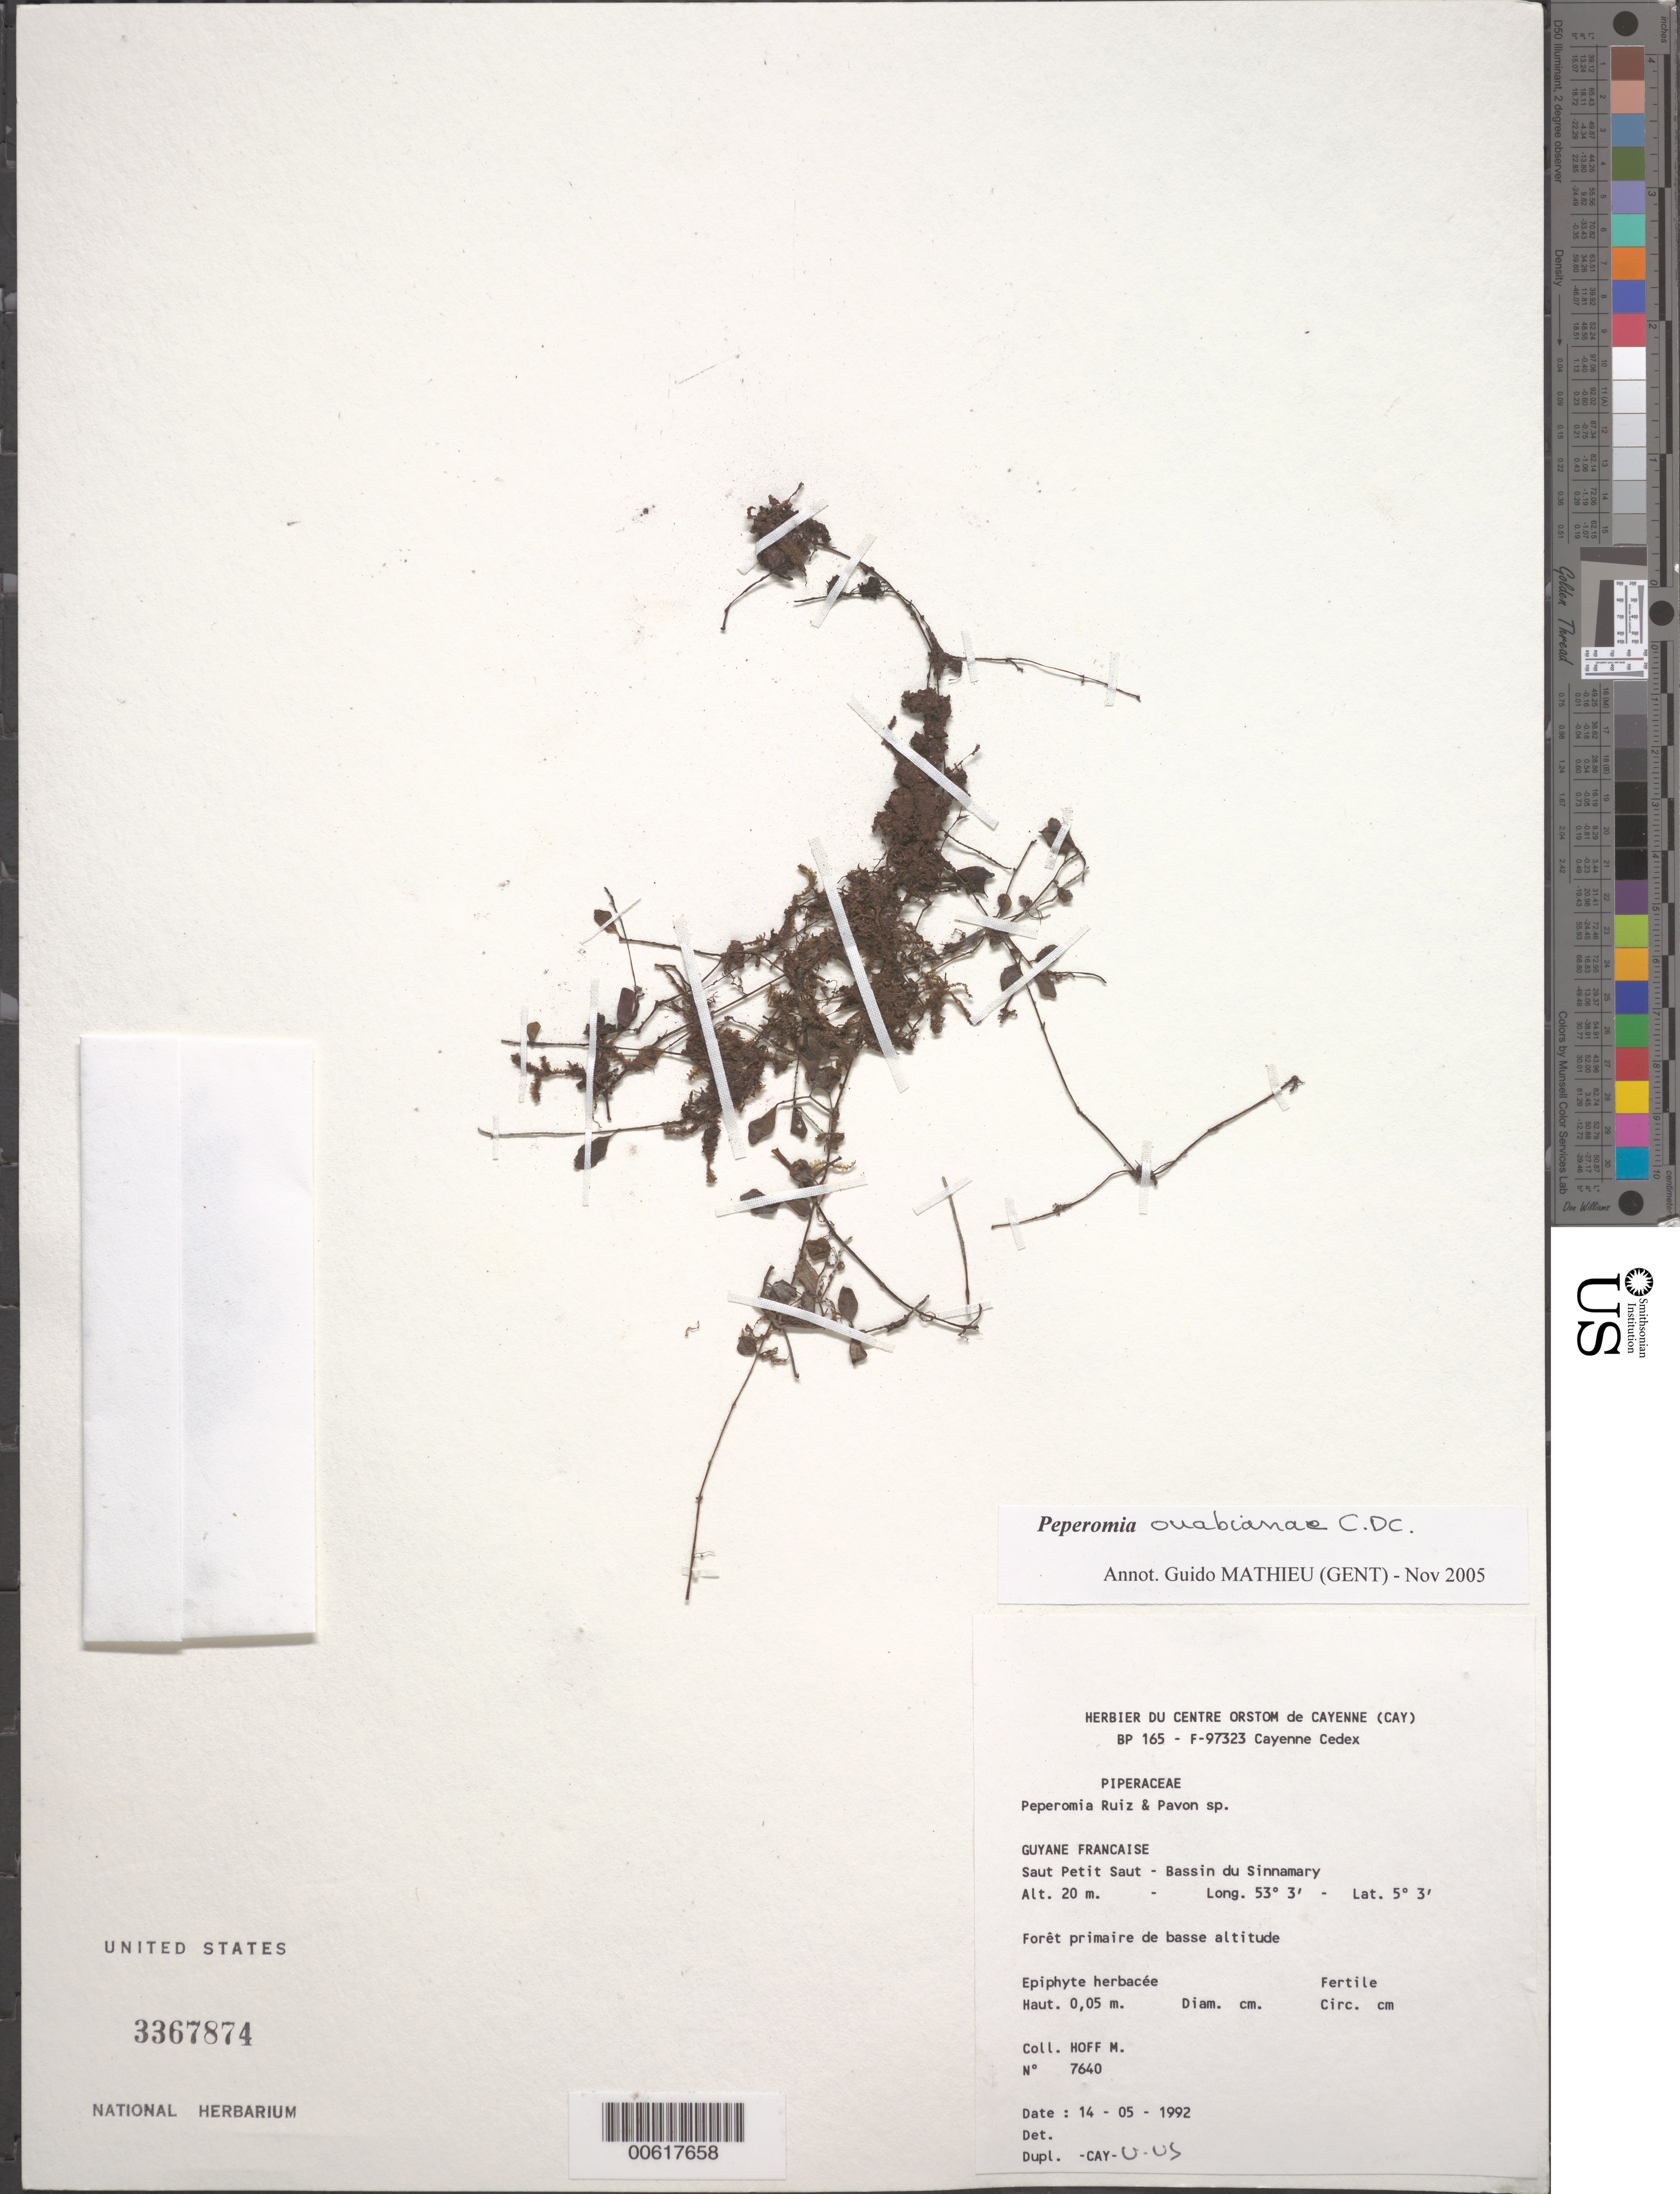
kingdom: Plantae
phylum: Tracheophyta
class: Magnoliopsida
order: Piperales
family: Piperaceae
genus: Peperomia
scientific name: Peperomia ouabianae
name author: C. DC.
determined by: Mathieu, Guido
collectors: M. Hoff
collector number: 7640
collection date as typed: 14-May-92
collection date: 1992-05-14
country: French Guiana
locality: Saut Petit Saut, Bassin du Sinnamary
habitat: Low primary forest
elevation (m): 20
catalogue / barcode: US 3367874